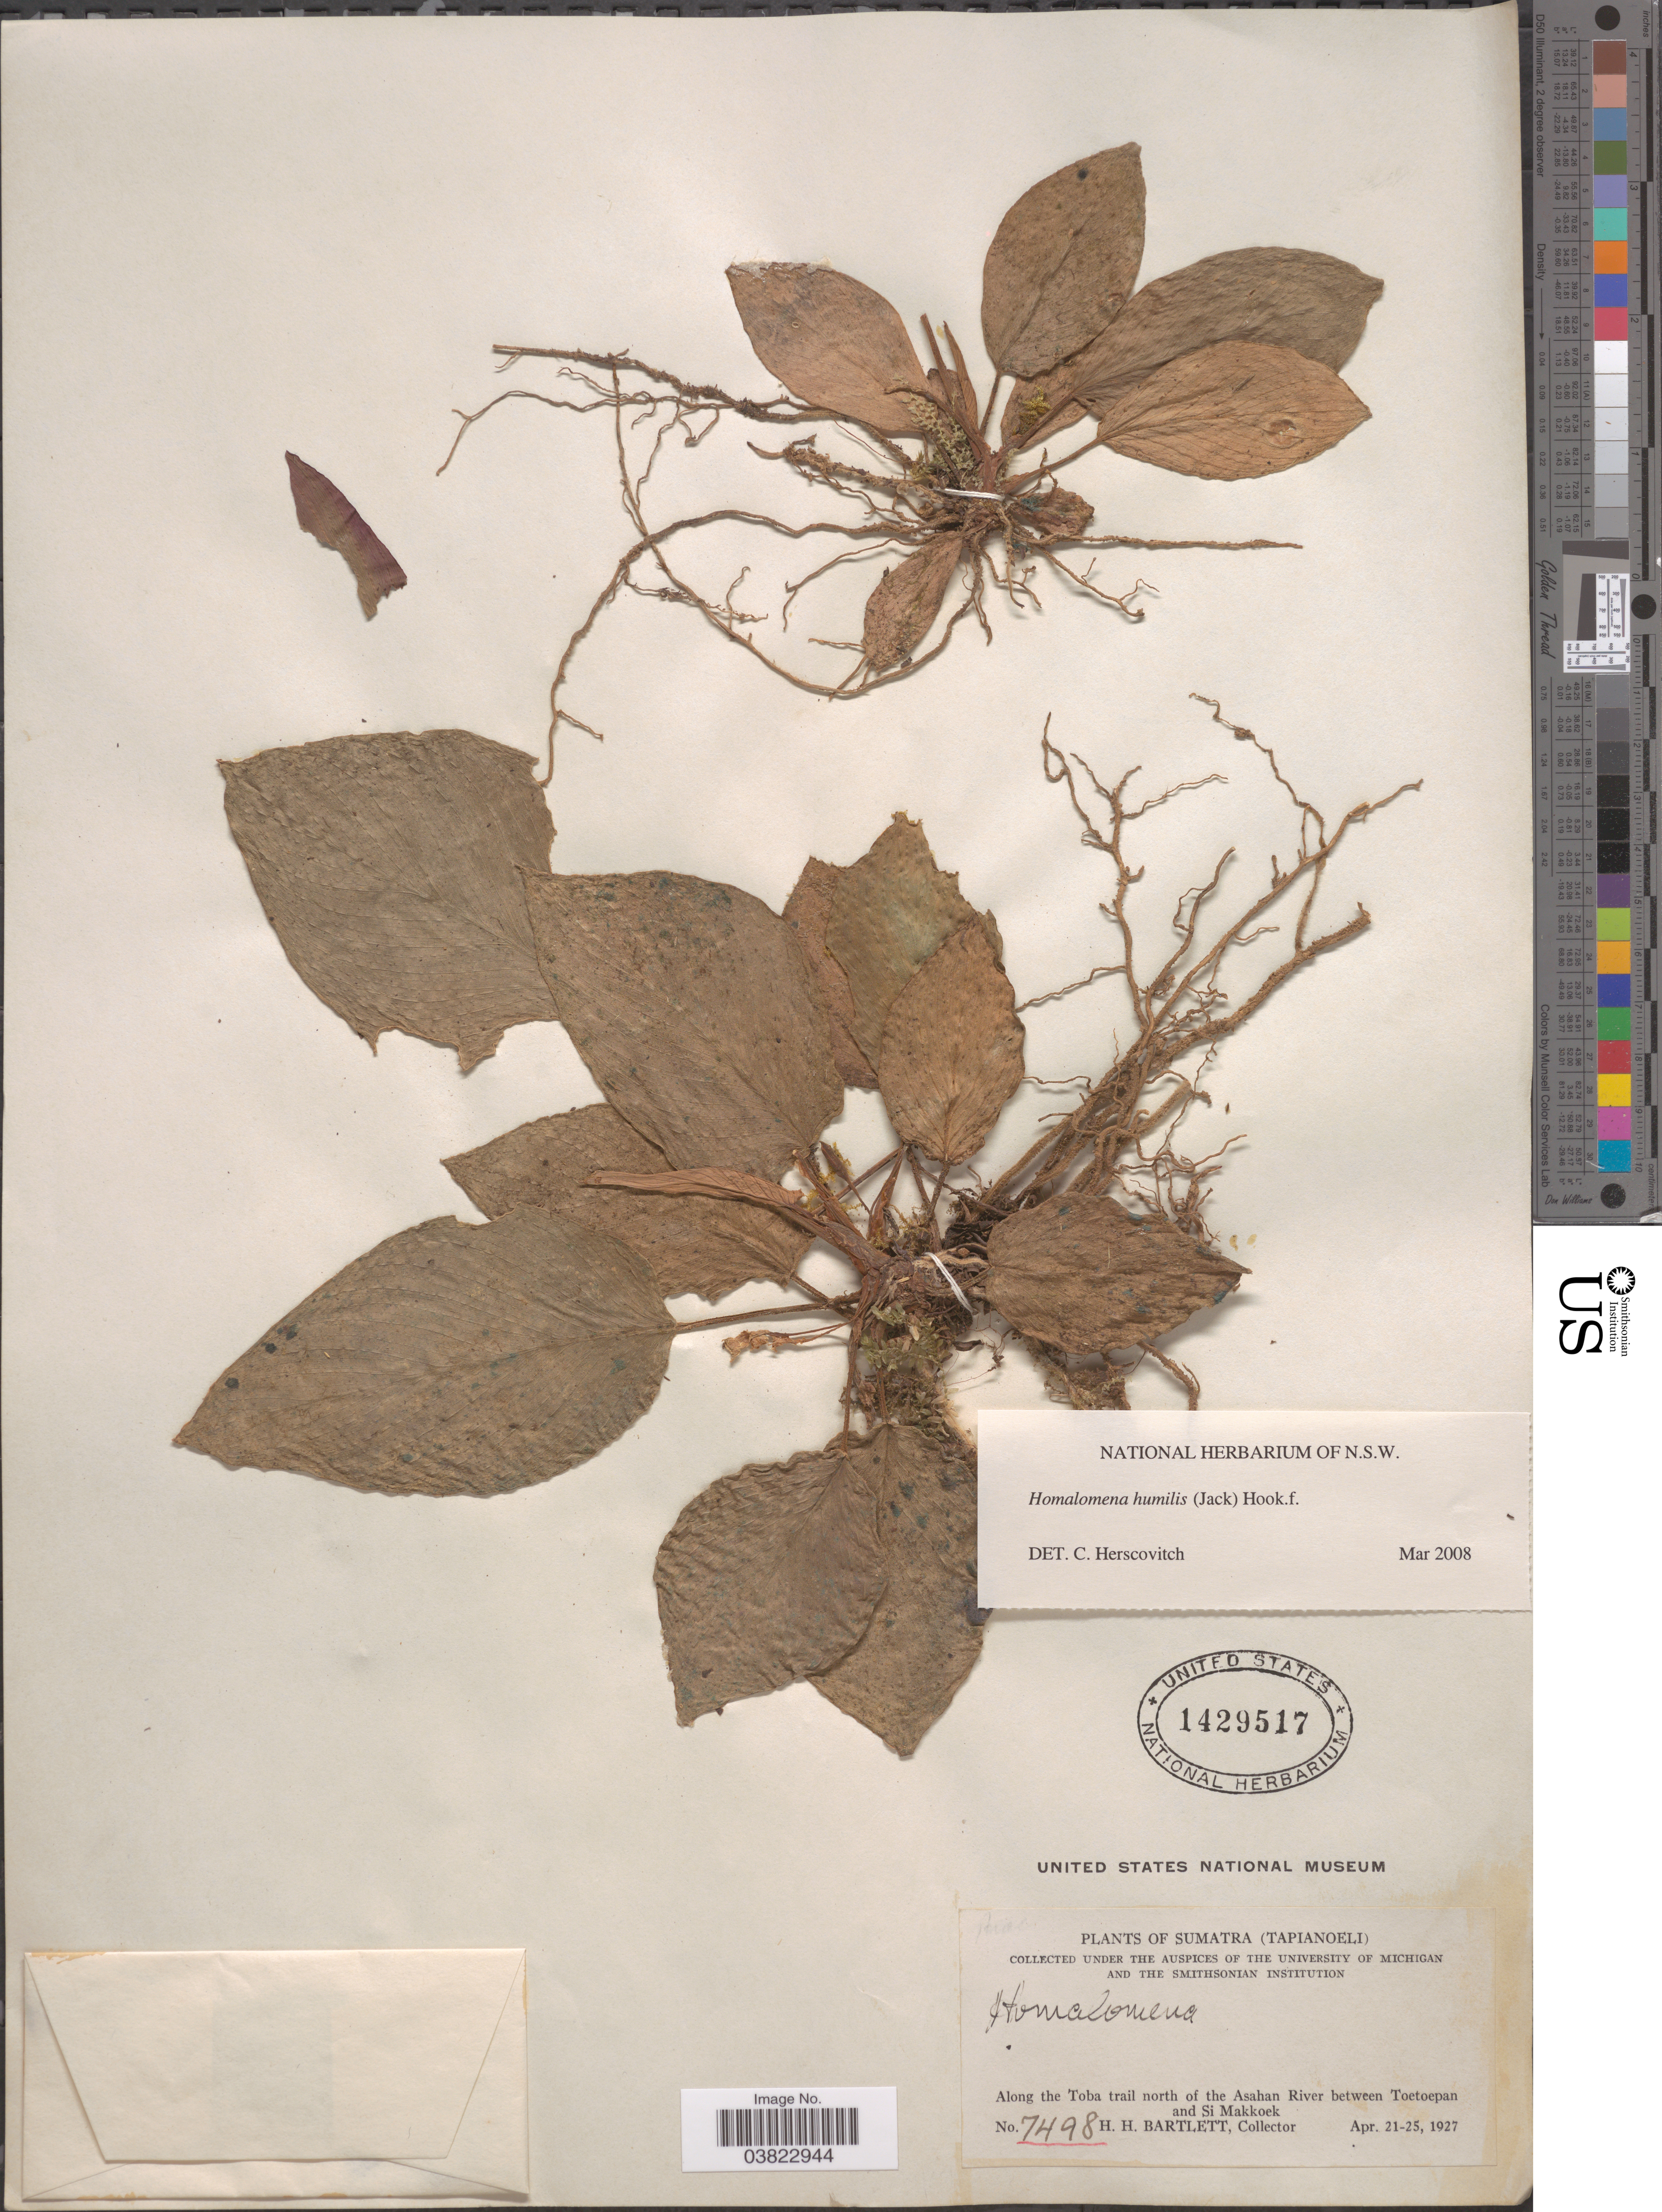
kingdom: Plantae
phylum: Tracheophyta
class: Liliopsida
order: Alismatales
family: Araceae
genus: Homalomena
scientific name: Homalomena humilis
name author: (Jack) Hook. f.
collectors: H. H. Bartlett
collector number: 7498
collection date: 1927-04-21/1927-04-25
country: Indonesia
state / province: Sumatra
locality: (Tapianoeli). Along the Toba trail north of the Asahan River between Toetoepan and Si Makkoek.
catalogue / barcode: US 1429517